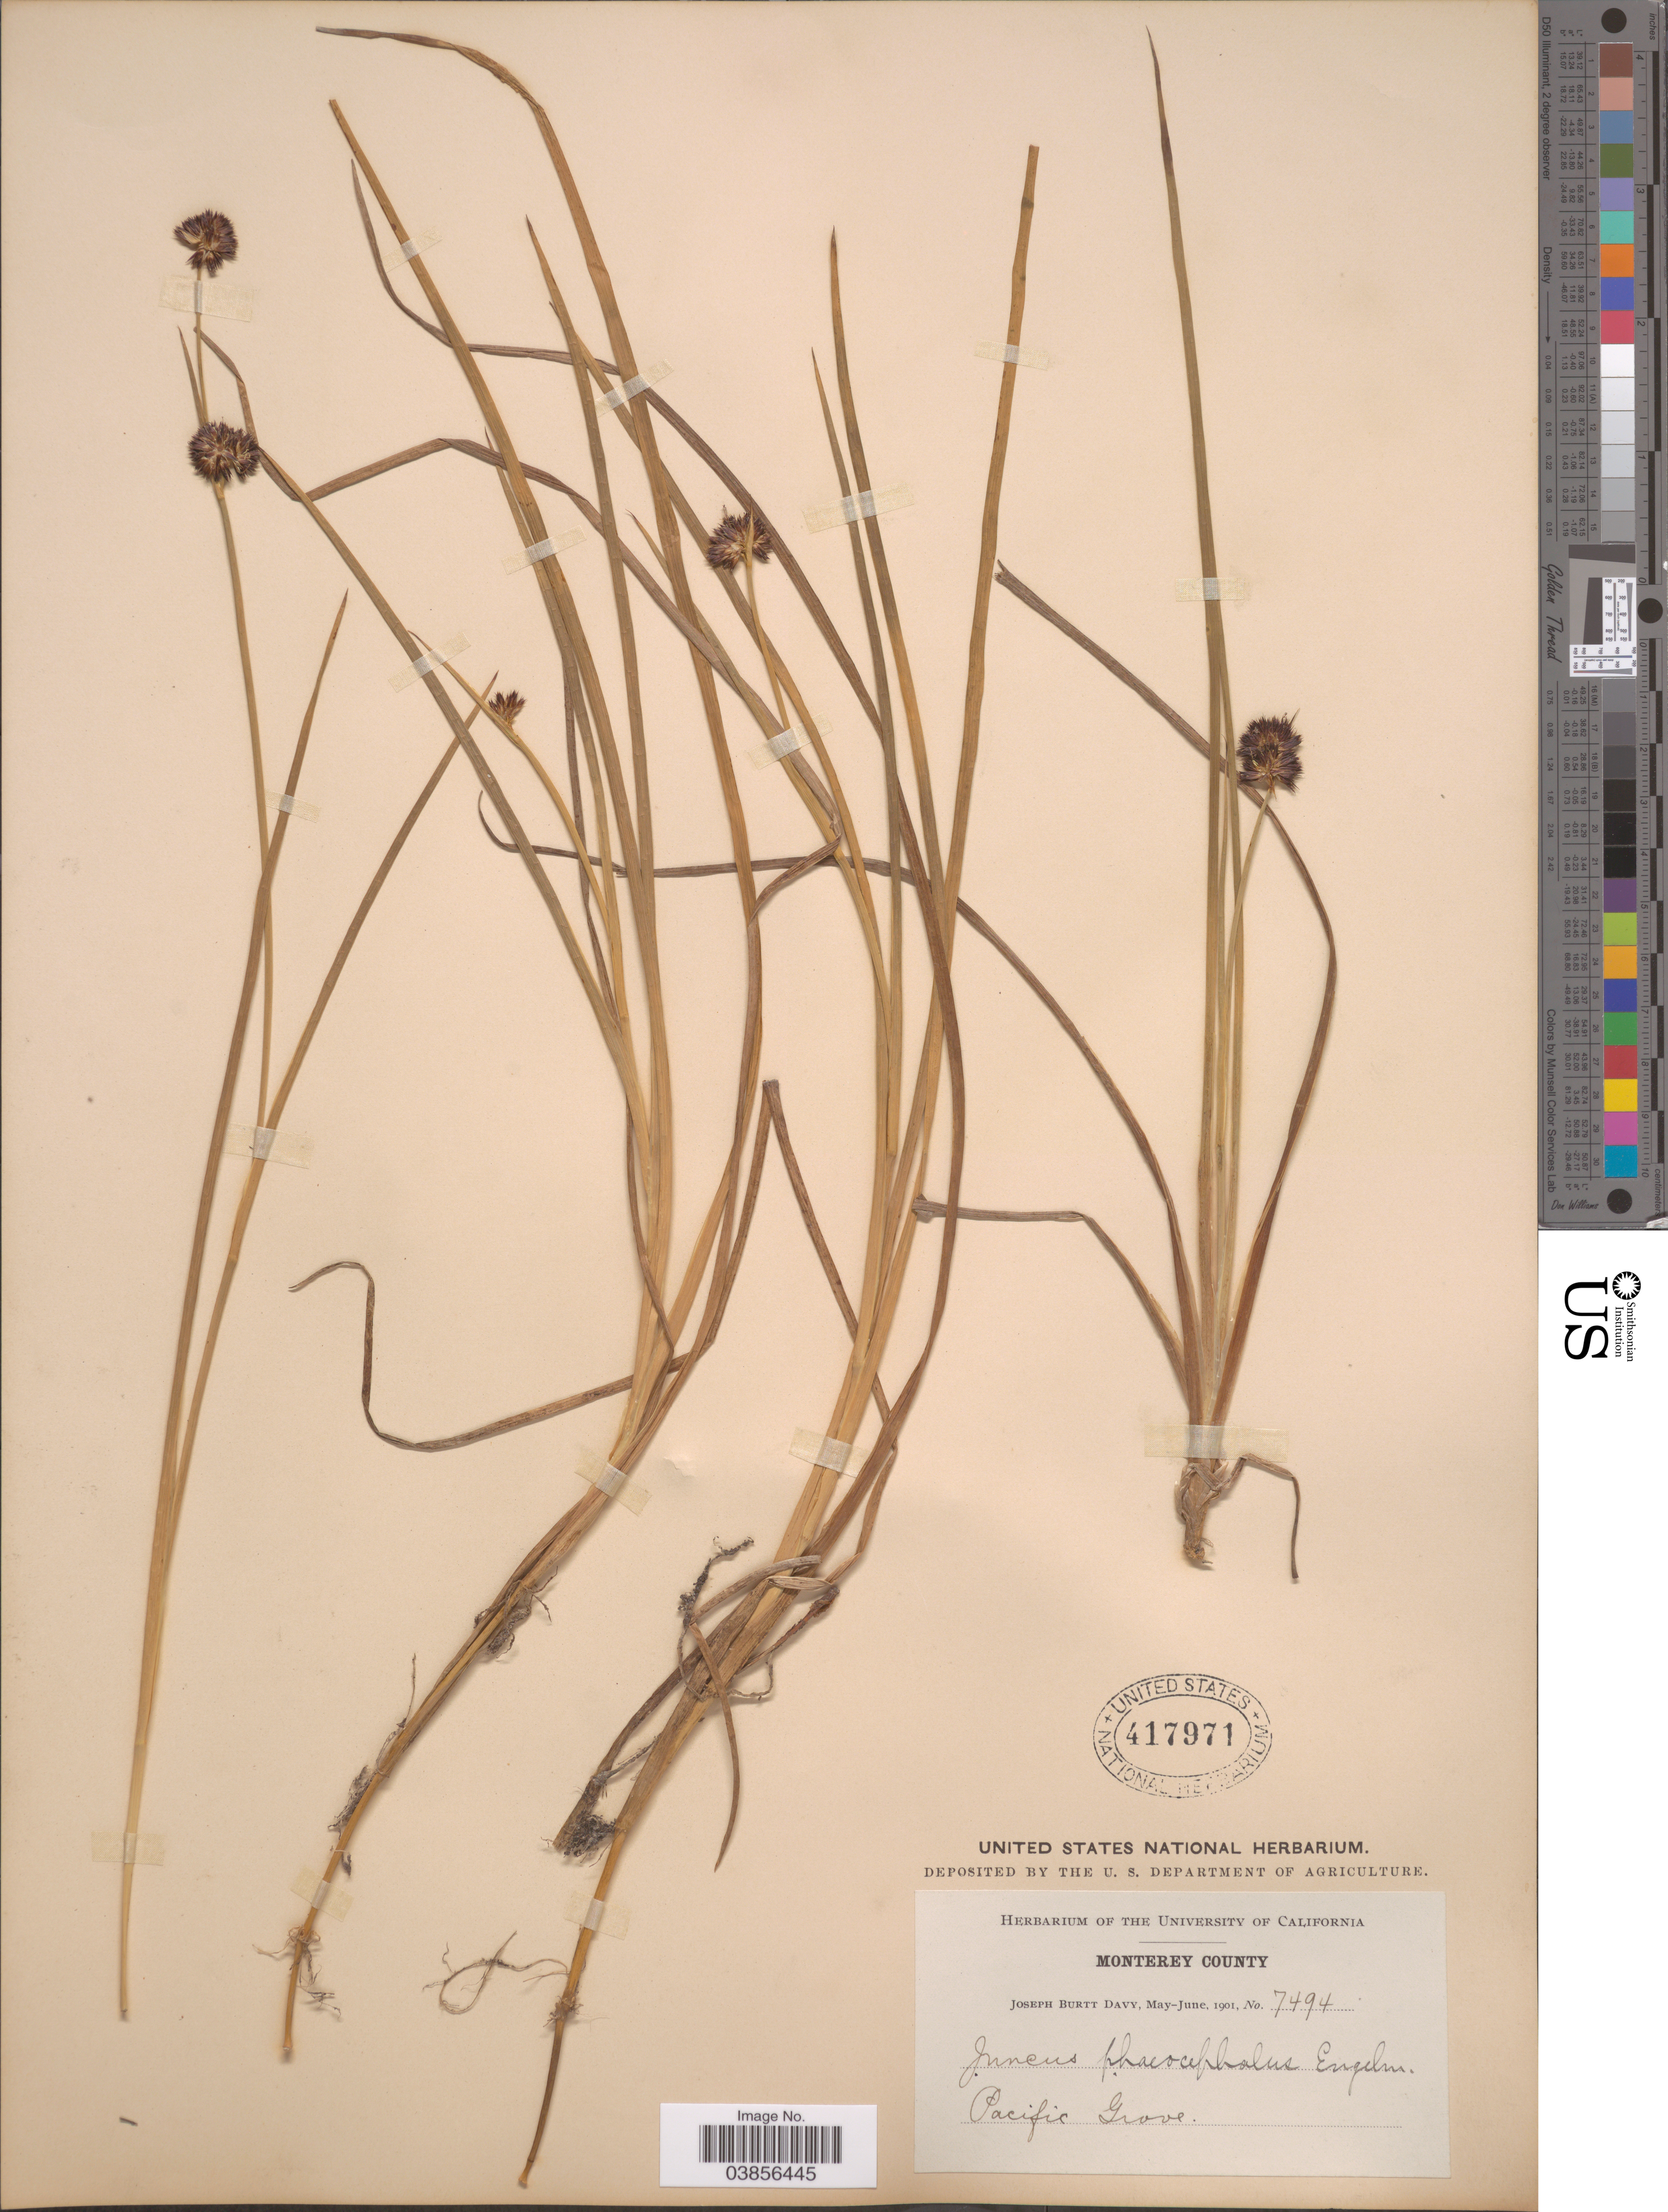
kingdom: Plantae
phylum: Tracheophyta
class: Liliopsida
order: Poales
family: Juncaceae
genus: Juncus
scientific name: Juncus phaeocephalus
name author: Engelm.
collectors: J. Burtt Davy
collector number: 7494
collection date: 1901-05/1901-06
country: United States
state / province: California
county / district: Monterey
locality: Monterey County. Pacific Grove.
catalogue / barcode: US 417971